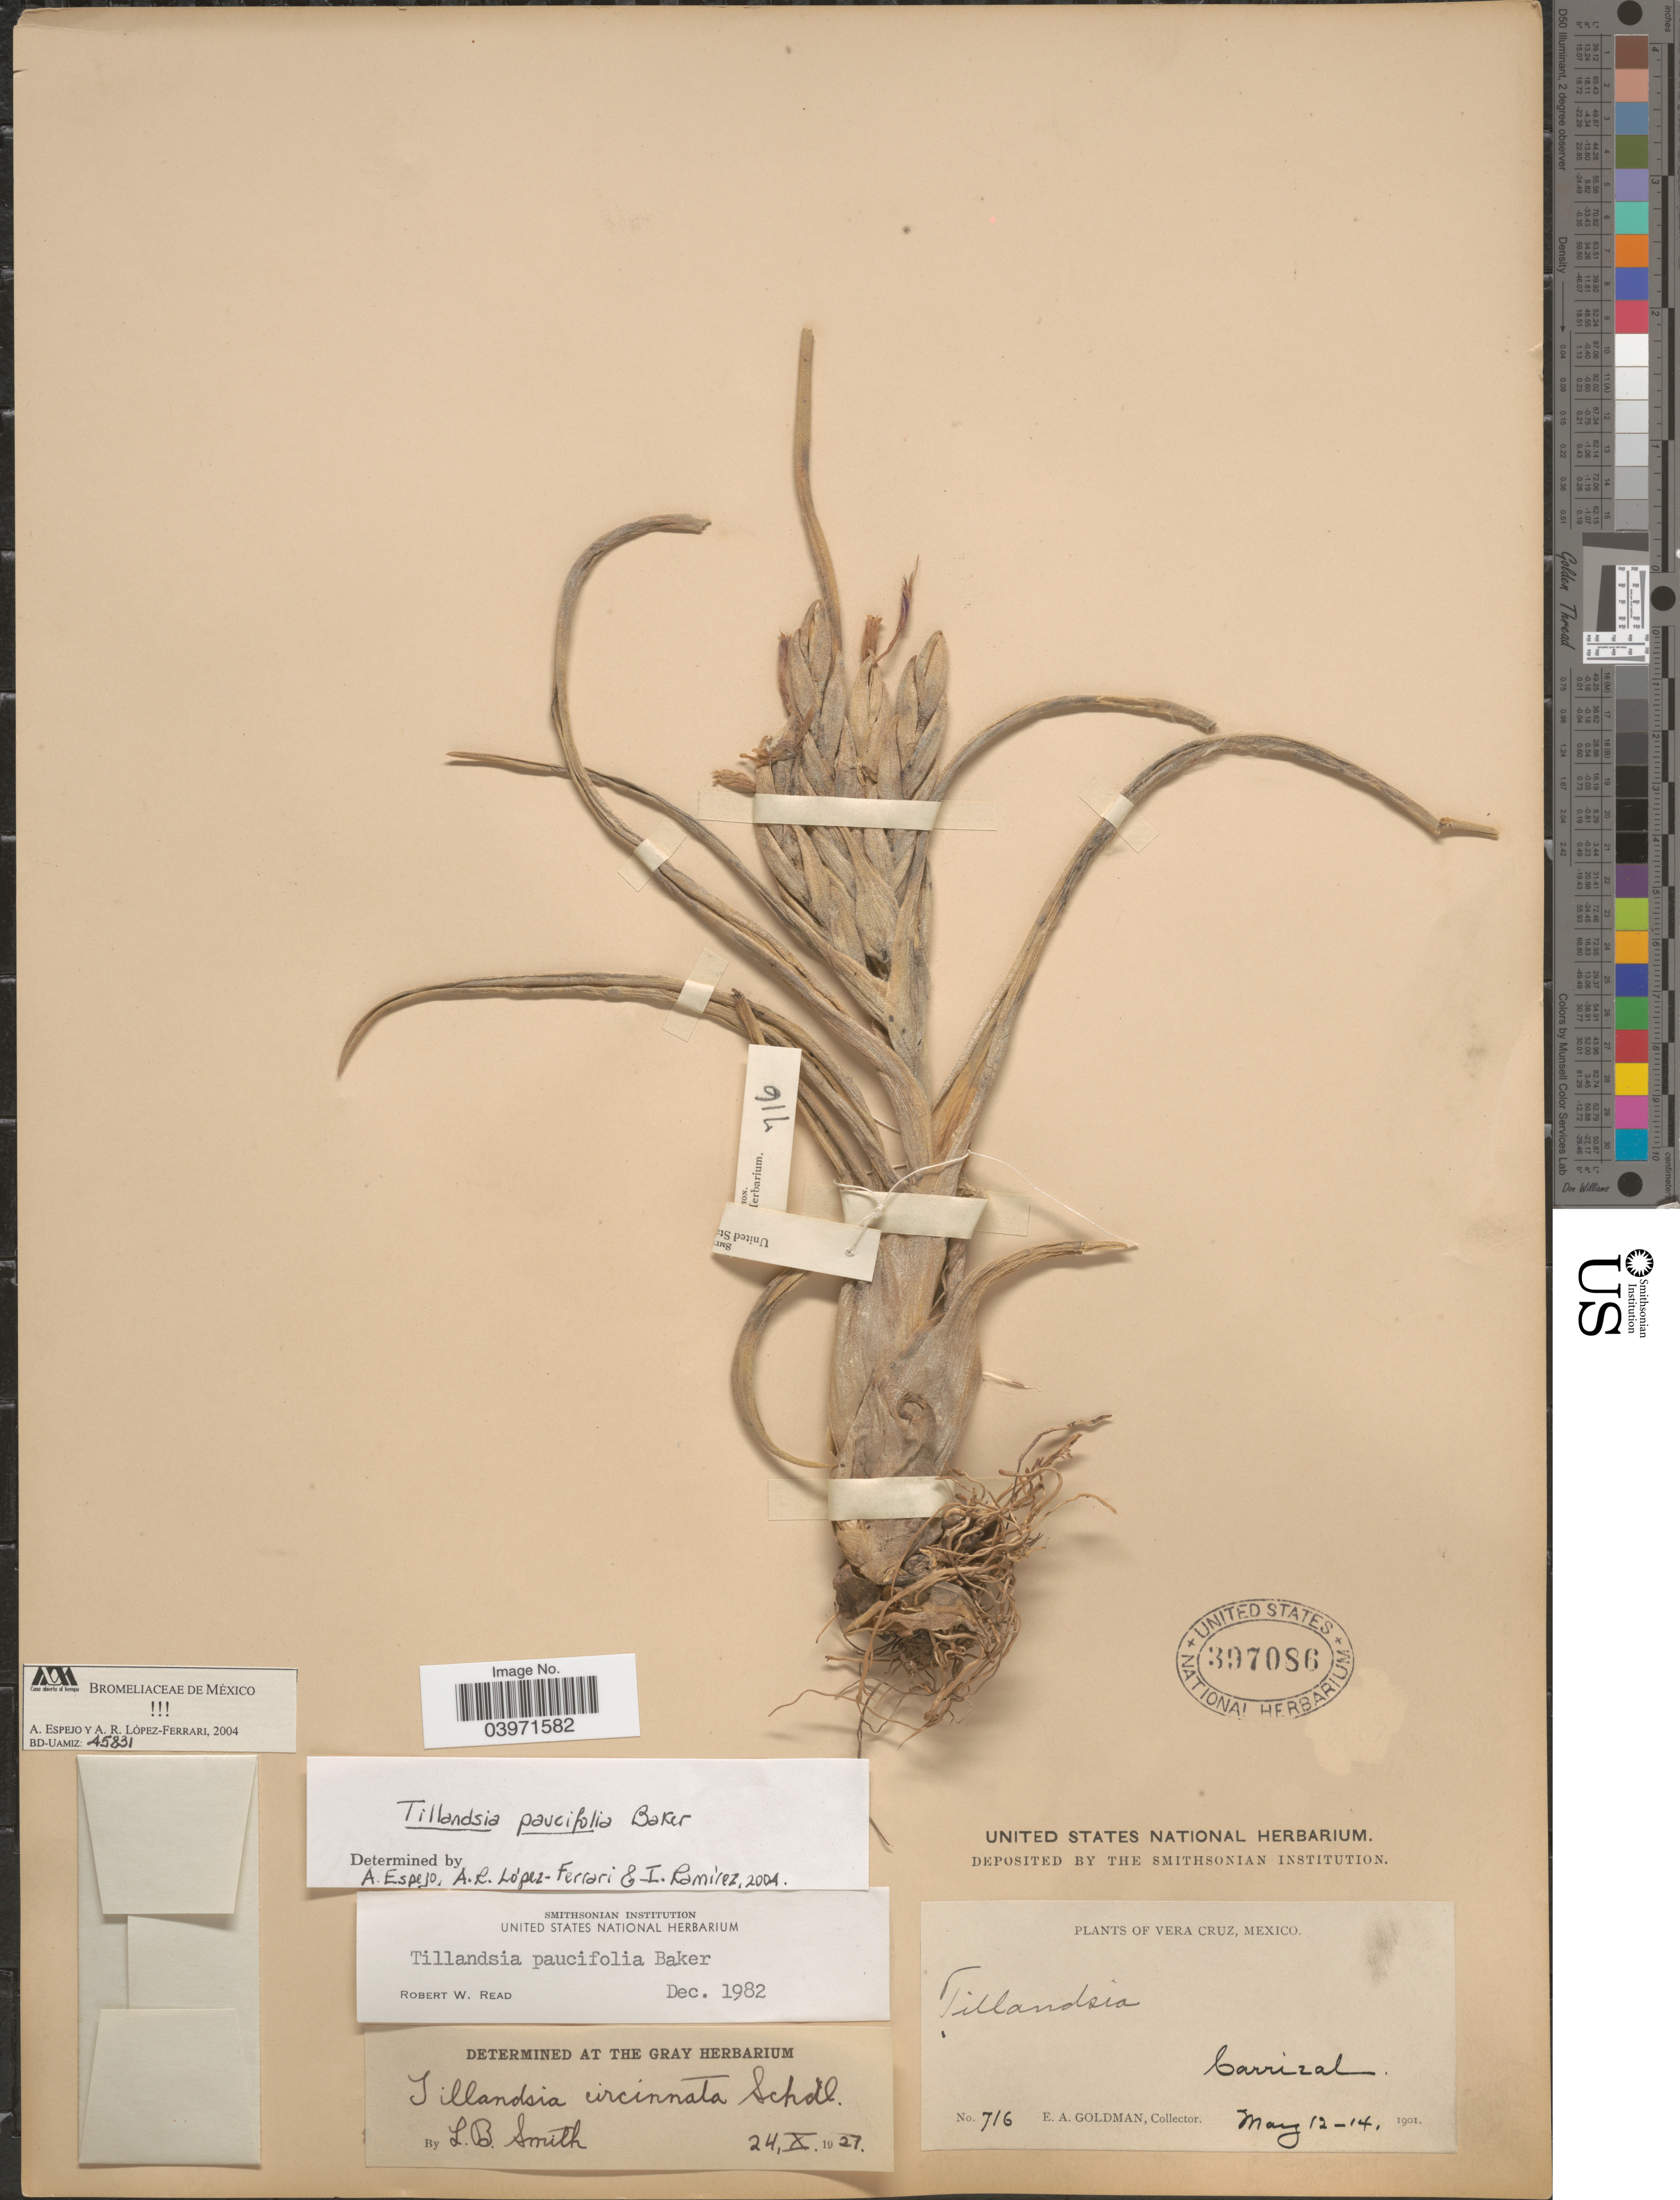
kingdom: Plantae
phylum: Tracheophyta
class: Liliopsida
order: Poales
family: Bromeliaceae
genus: Tillandsia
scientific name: Tillandsia paucifolia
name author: Baker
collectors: E. A. Goldman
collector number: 716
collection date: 1901-05-12/1901-05-14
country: Mexico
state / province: Veracruz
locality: Vera Cruz. Carrizal.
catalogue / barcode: US 397086